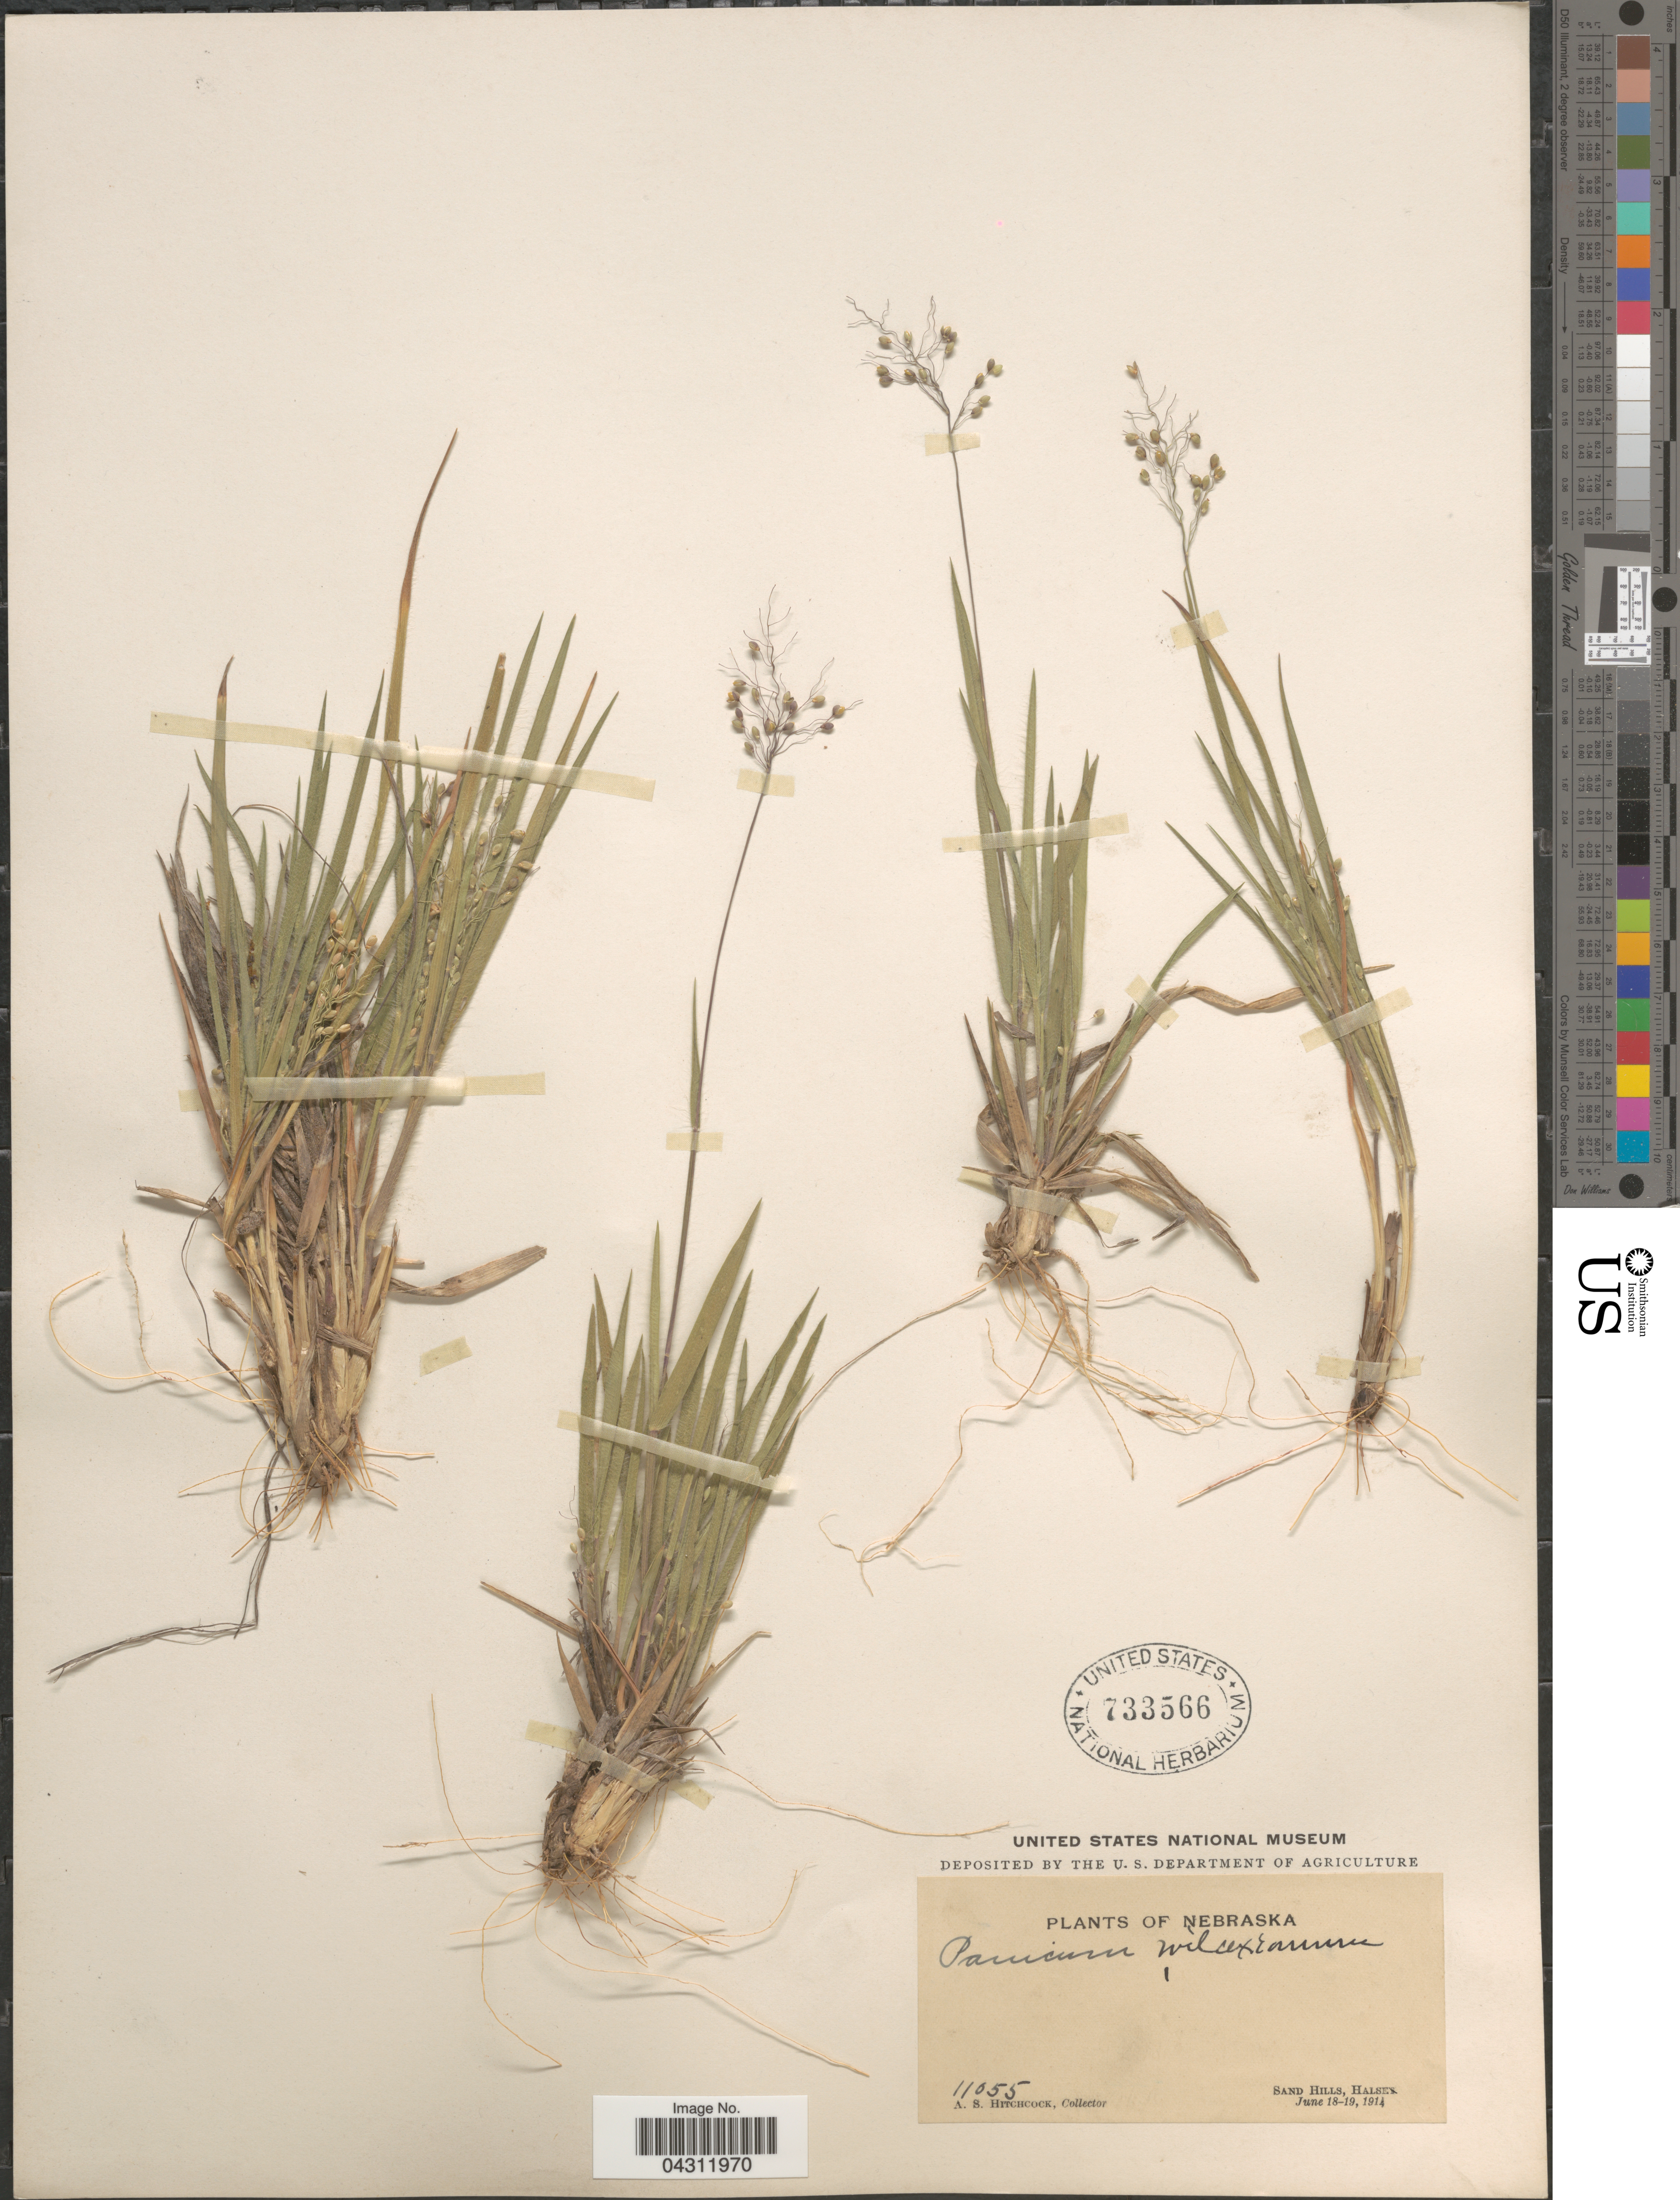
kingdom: Plantae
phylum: Tracheophyta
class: Liliopsida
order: Poales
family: Poaceae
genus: Dichanthelium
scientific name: Dichanthelium wilcoxianum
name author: Freckmann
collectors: A. S. Hitchcock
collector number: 11055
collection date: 1914-06-18/1914-06-19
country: United States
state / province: Nebraska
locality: Sand Hills, Halsex.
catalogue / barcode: US 733566